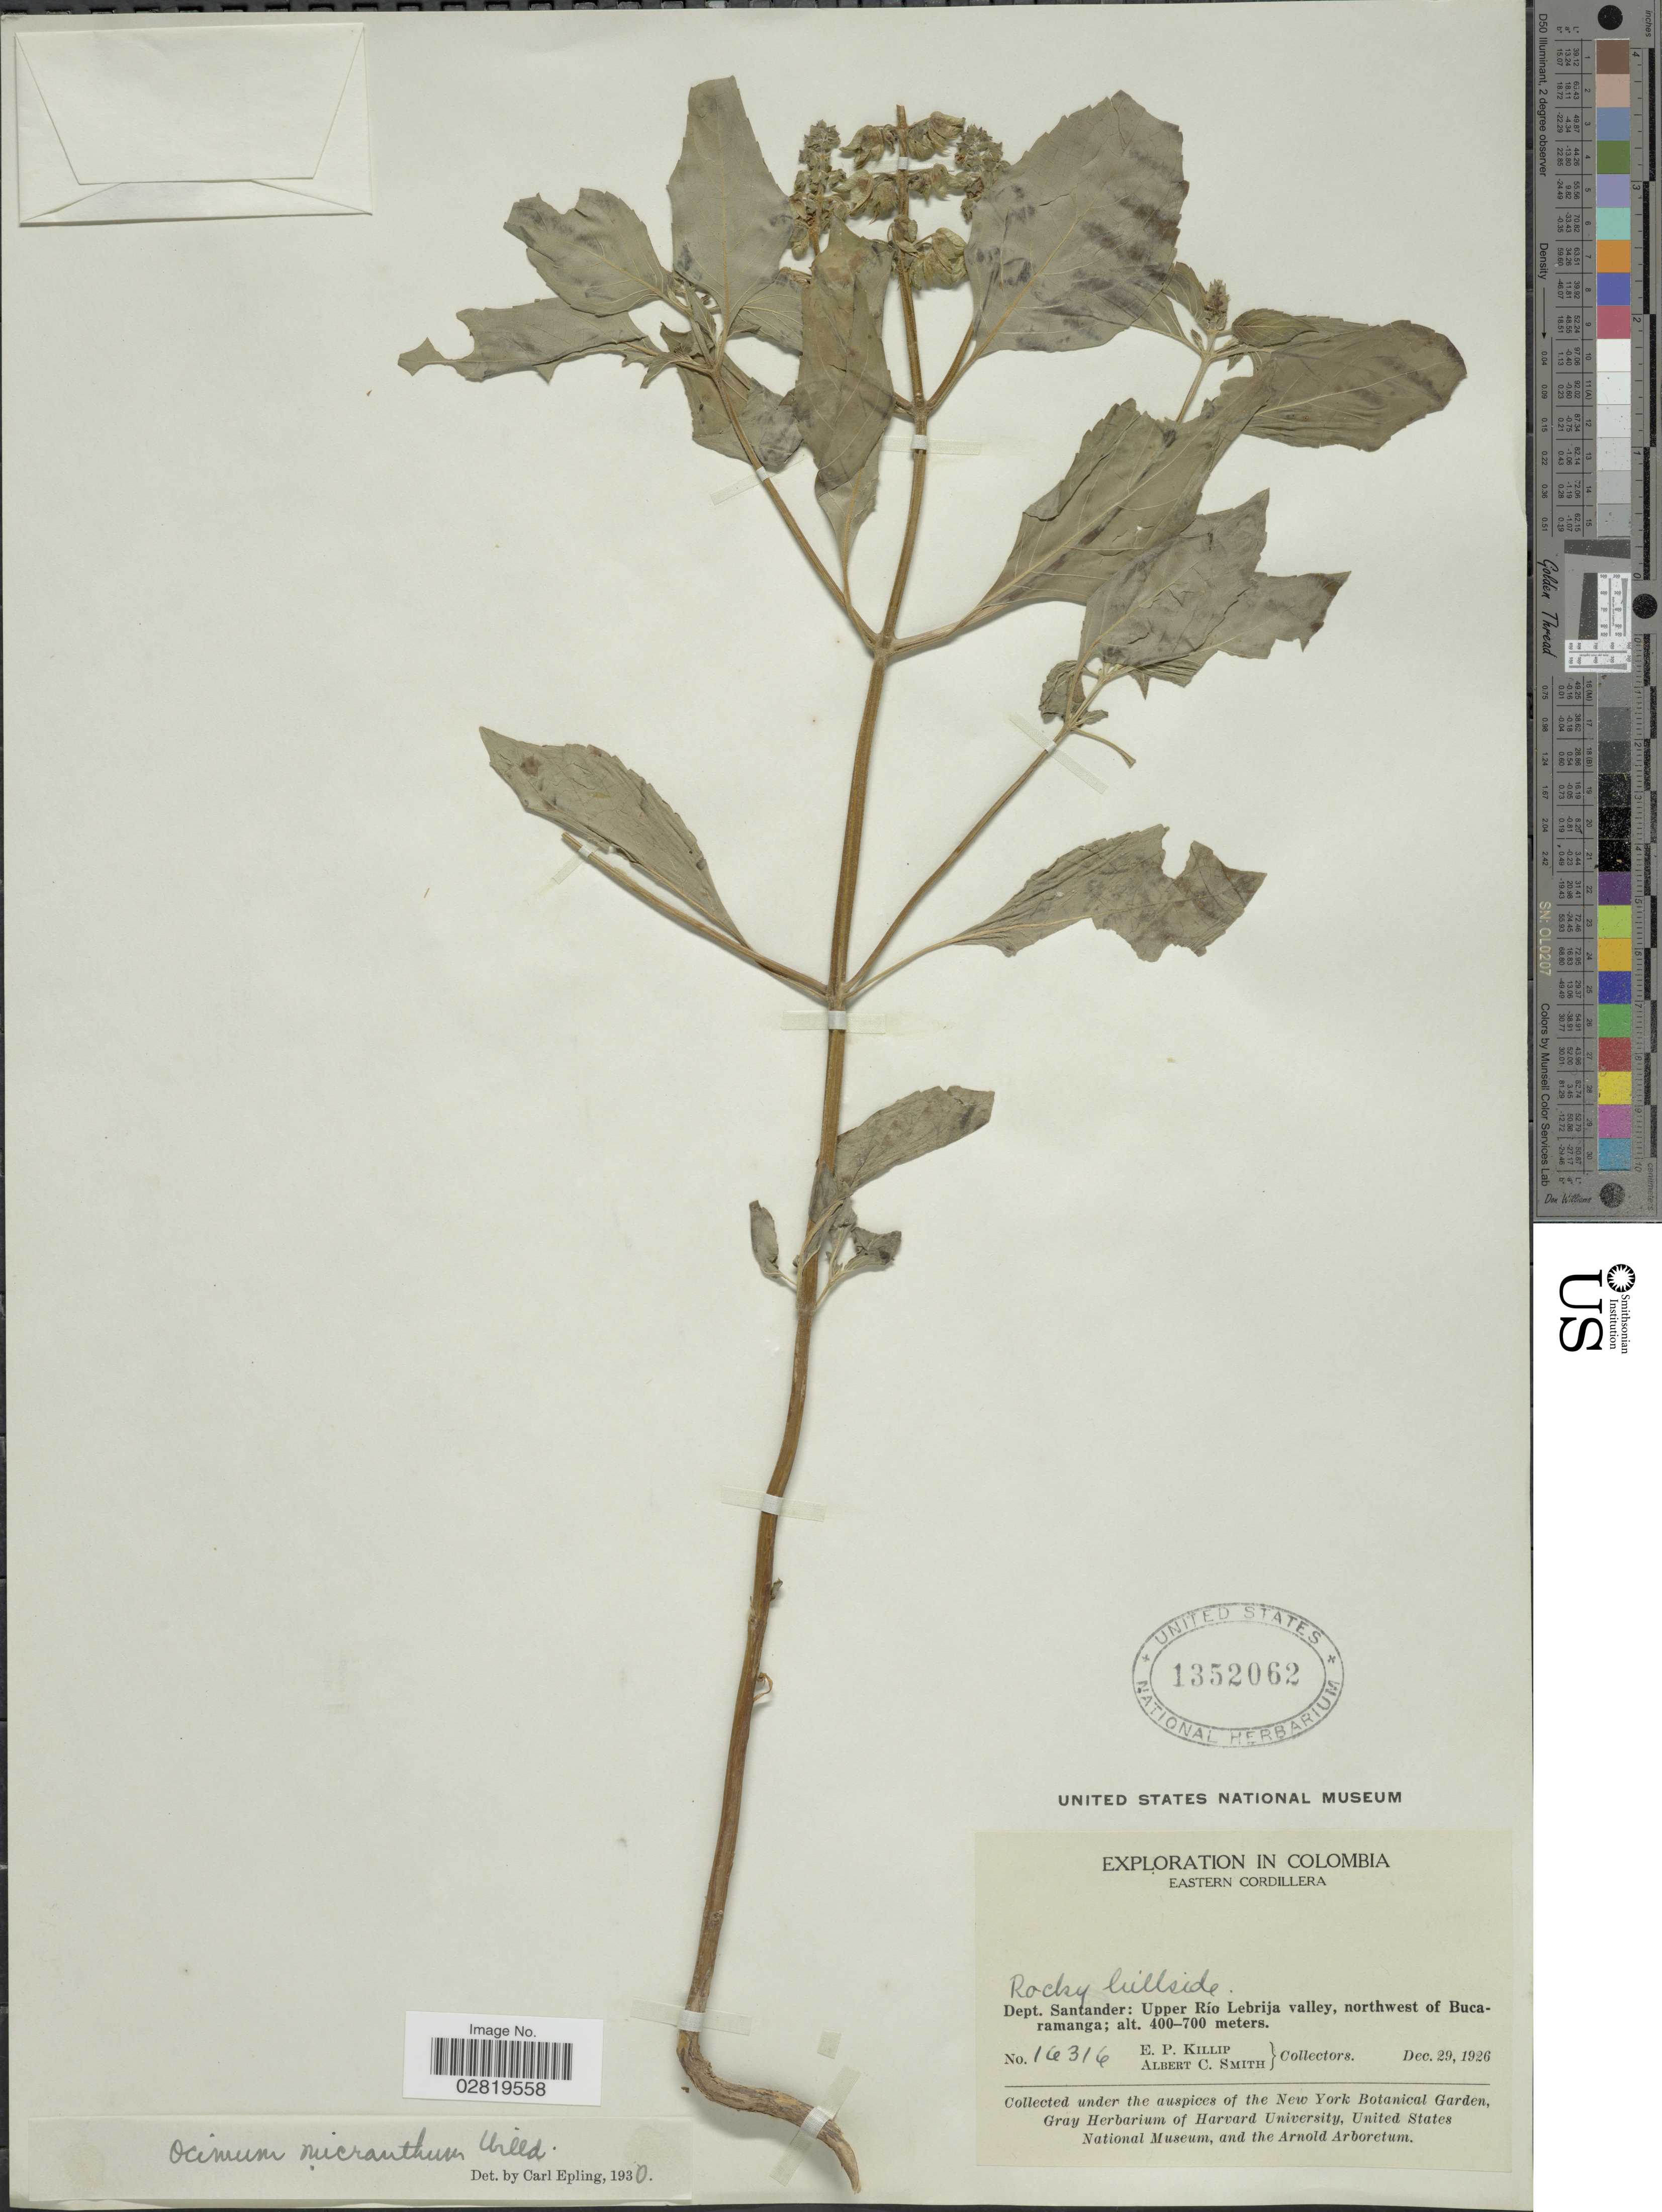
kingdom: Plantae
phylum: Tracheophyta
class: Magnoliopsida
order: Lamiales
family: Lamiaceae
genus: Ocimum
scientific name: Ocimum micranthum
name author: Willd.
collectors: E. P. Killip & A. C. Smith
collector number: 16316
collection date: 1926-12-29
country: Colombia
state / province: Santander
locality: Eastern Cordillera, Dept. Santander: Upper Río Lebrija valley, northwest of Bucaramanga.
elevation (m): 400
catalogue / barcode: US 1352062